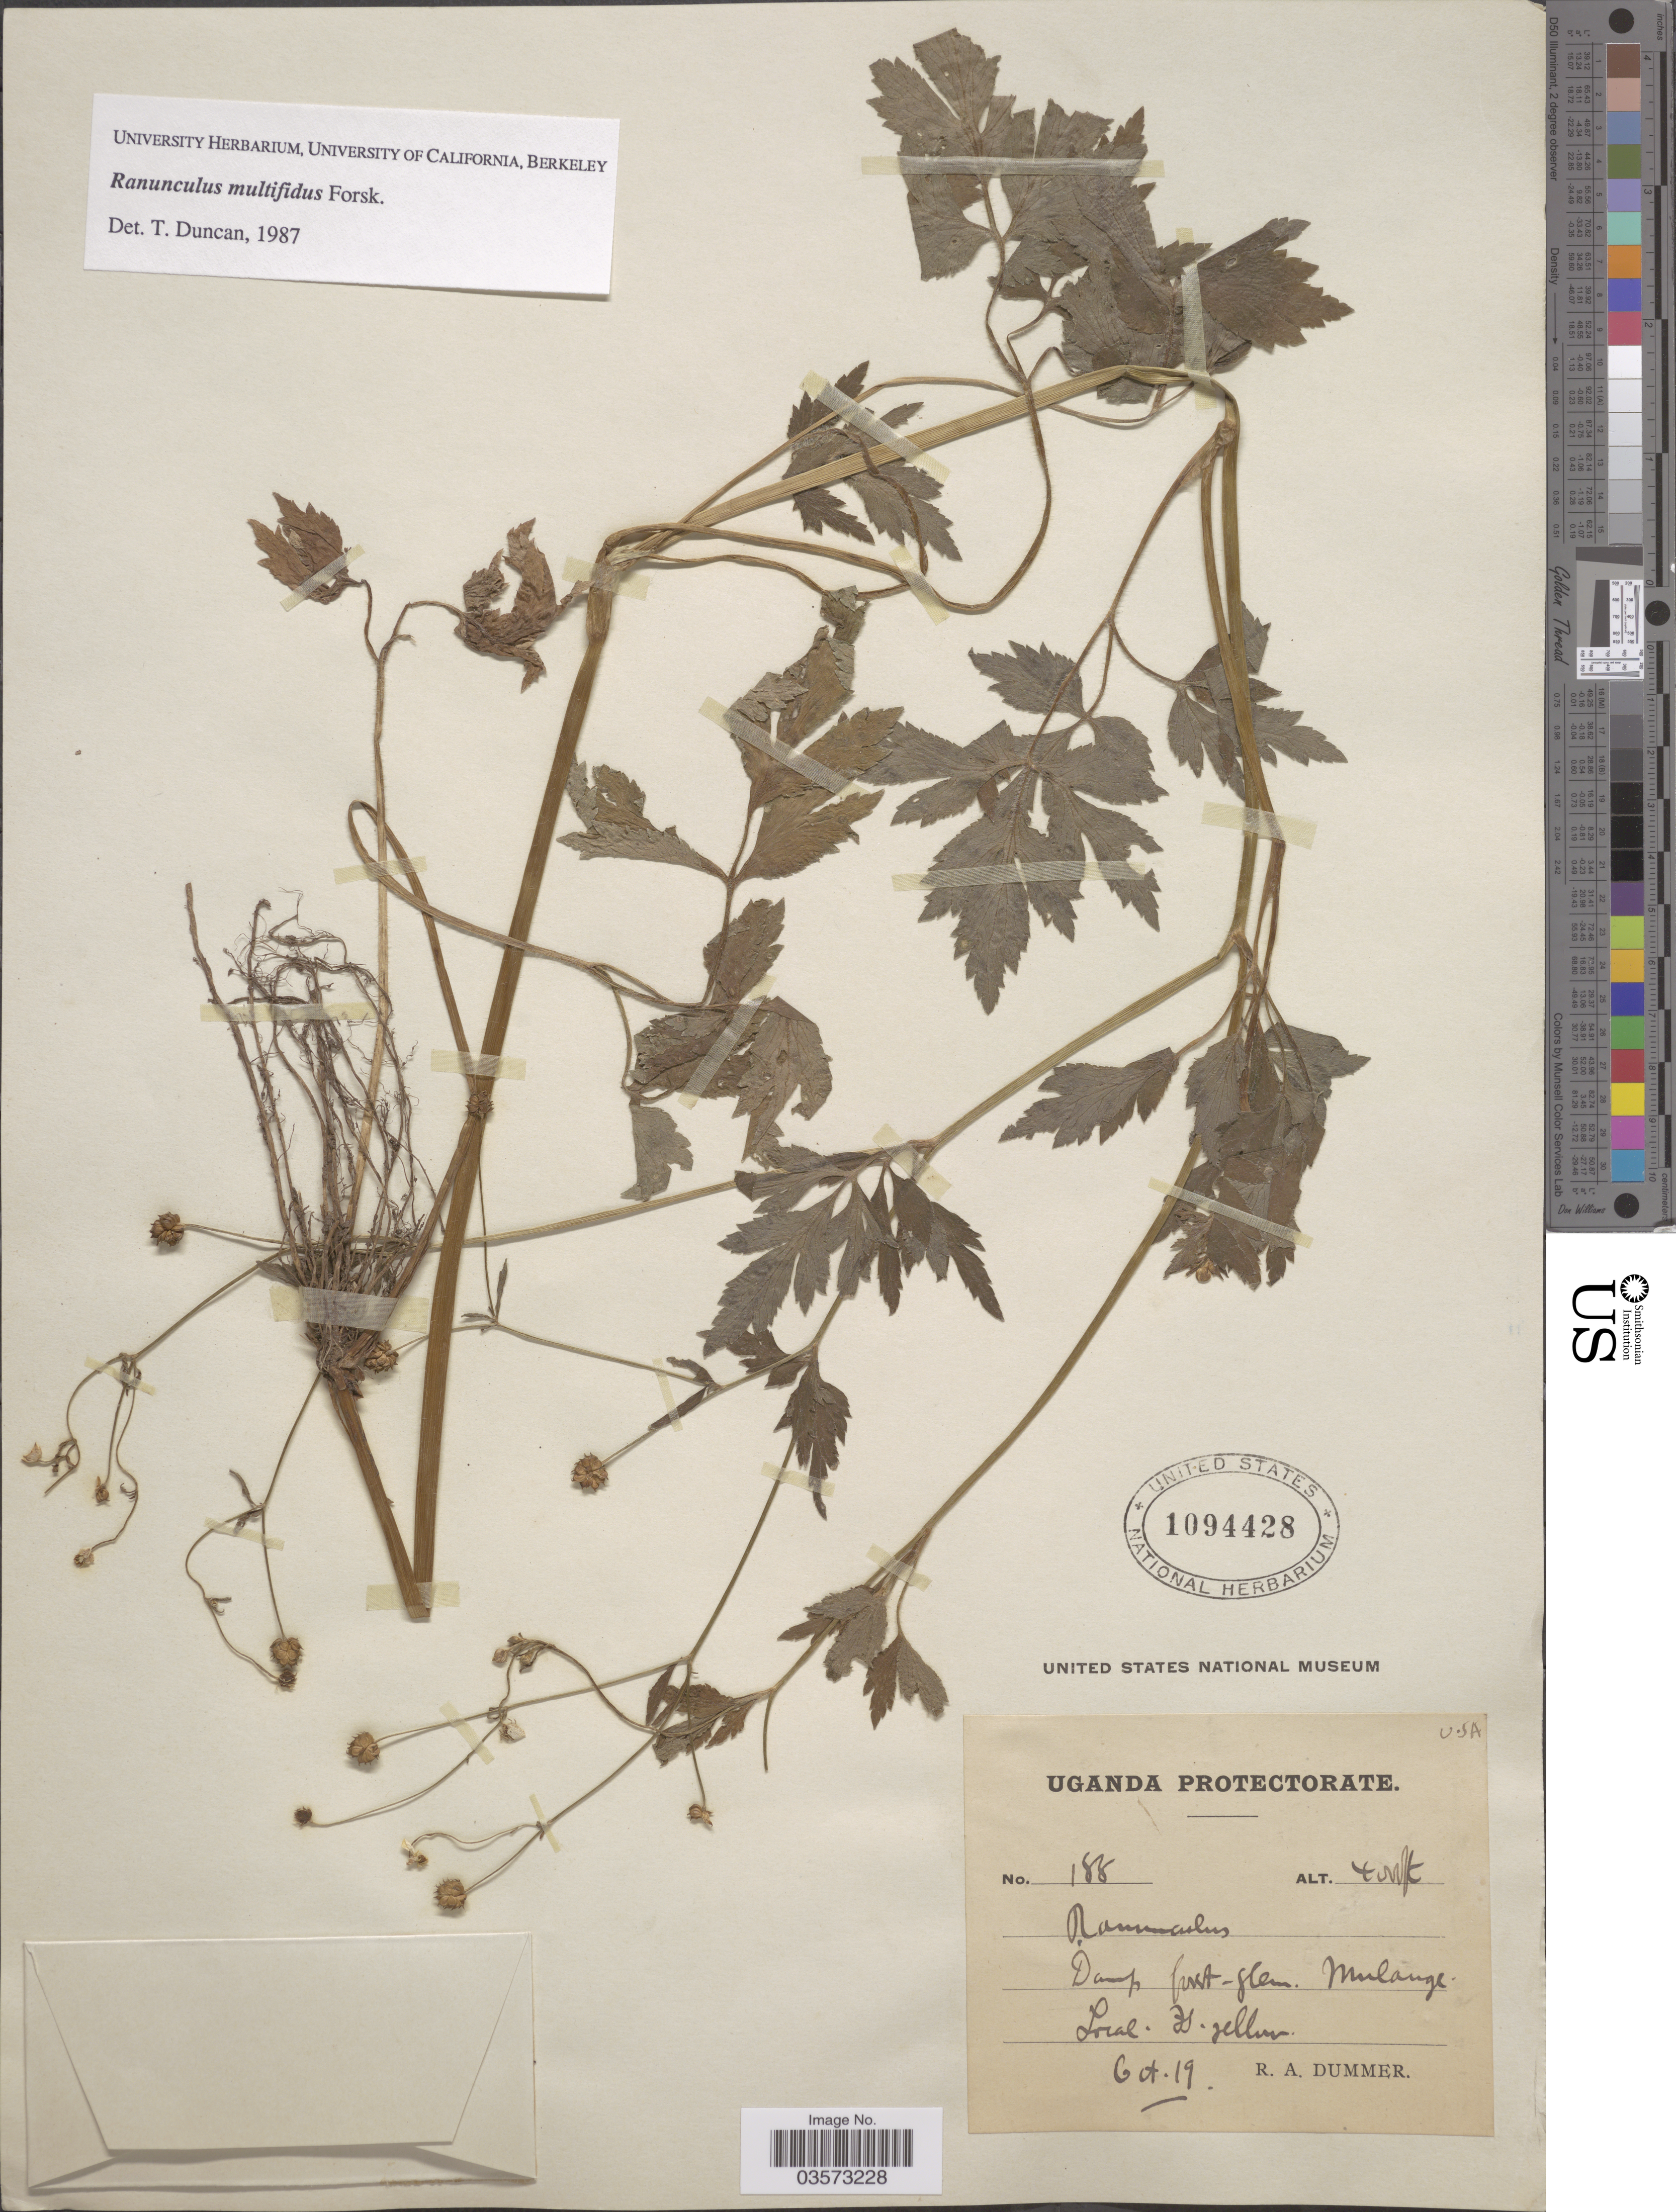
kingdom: Plantae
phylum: Tracheophyta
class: Magnoliopsida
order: Ranunculales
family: Ranunculaceae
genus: Ranunculus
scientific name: Ranunculus multifidus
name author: Forssk.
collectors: R. Dümmer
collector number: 188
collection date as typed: Transcribed d/m/y: /10/19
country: Uganda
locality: Uganda Protectorate. Damp forest-glen. Mulange.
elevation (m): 1219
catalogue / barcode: US 1094428